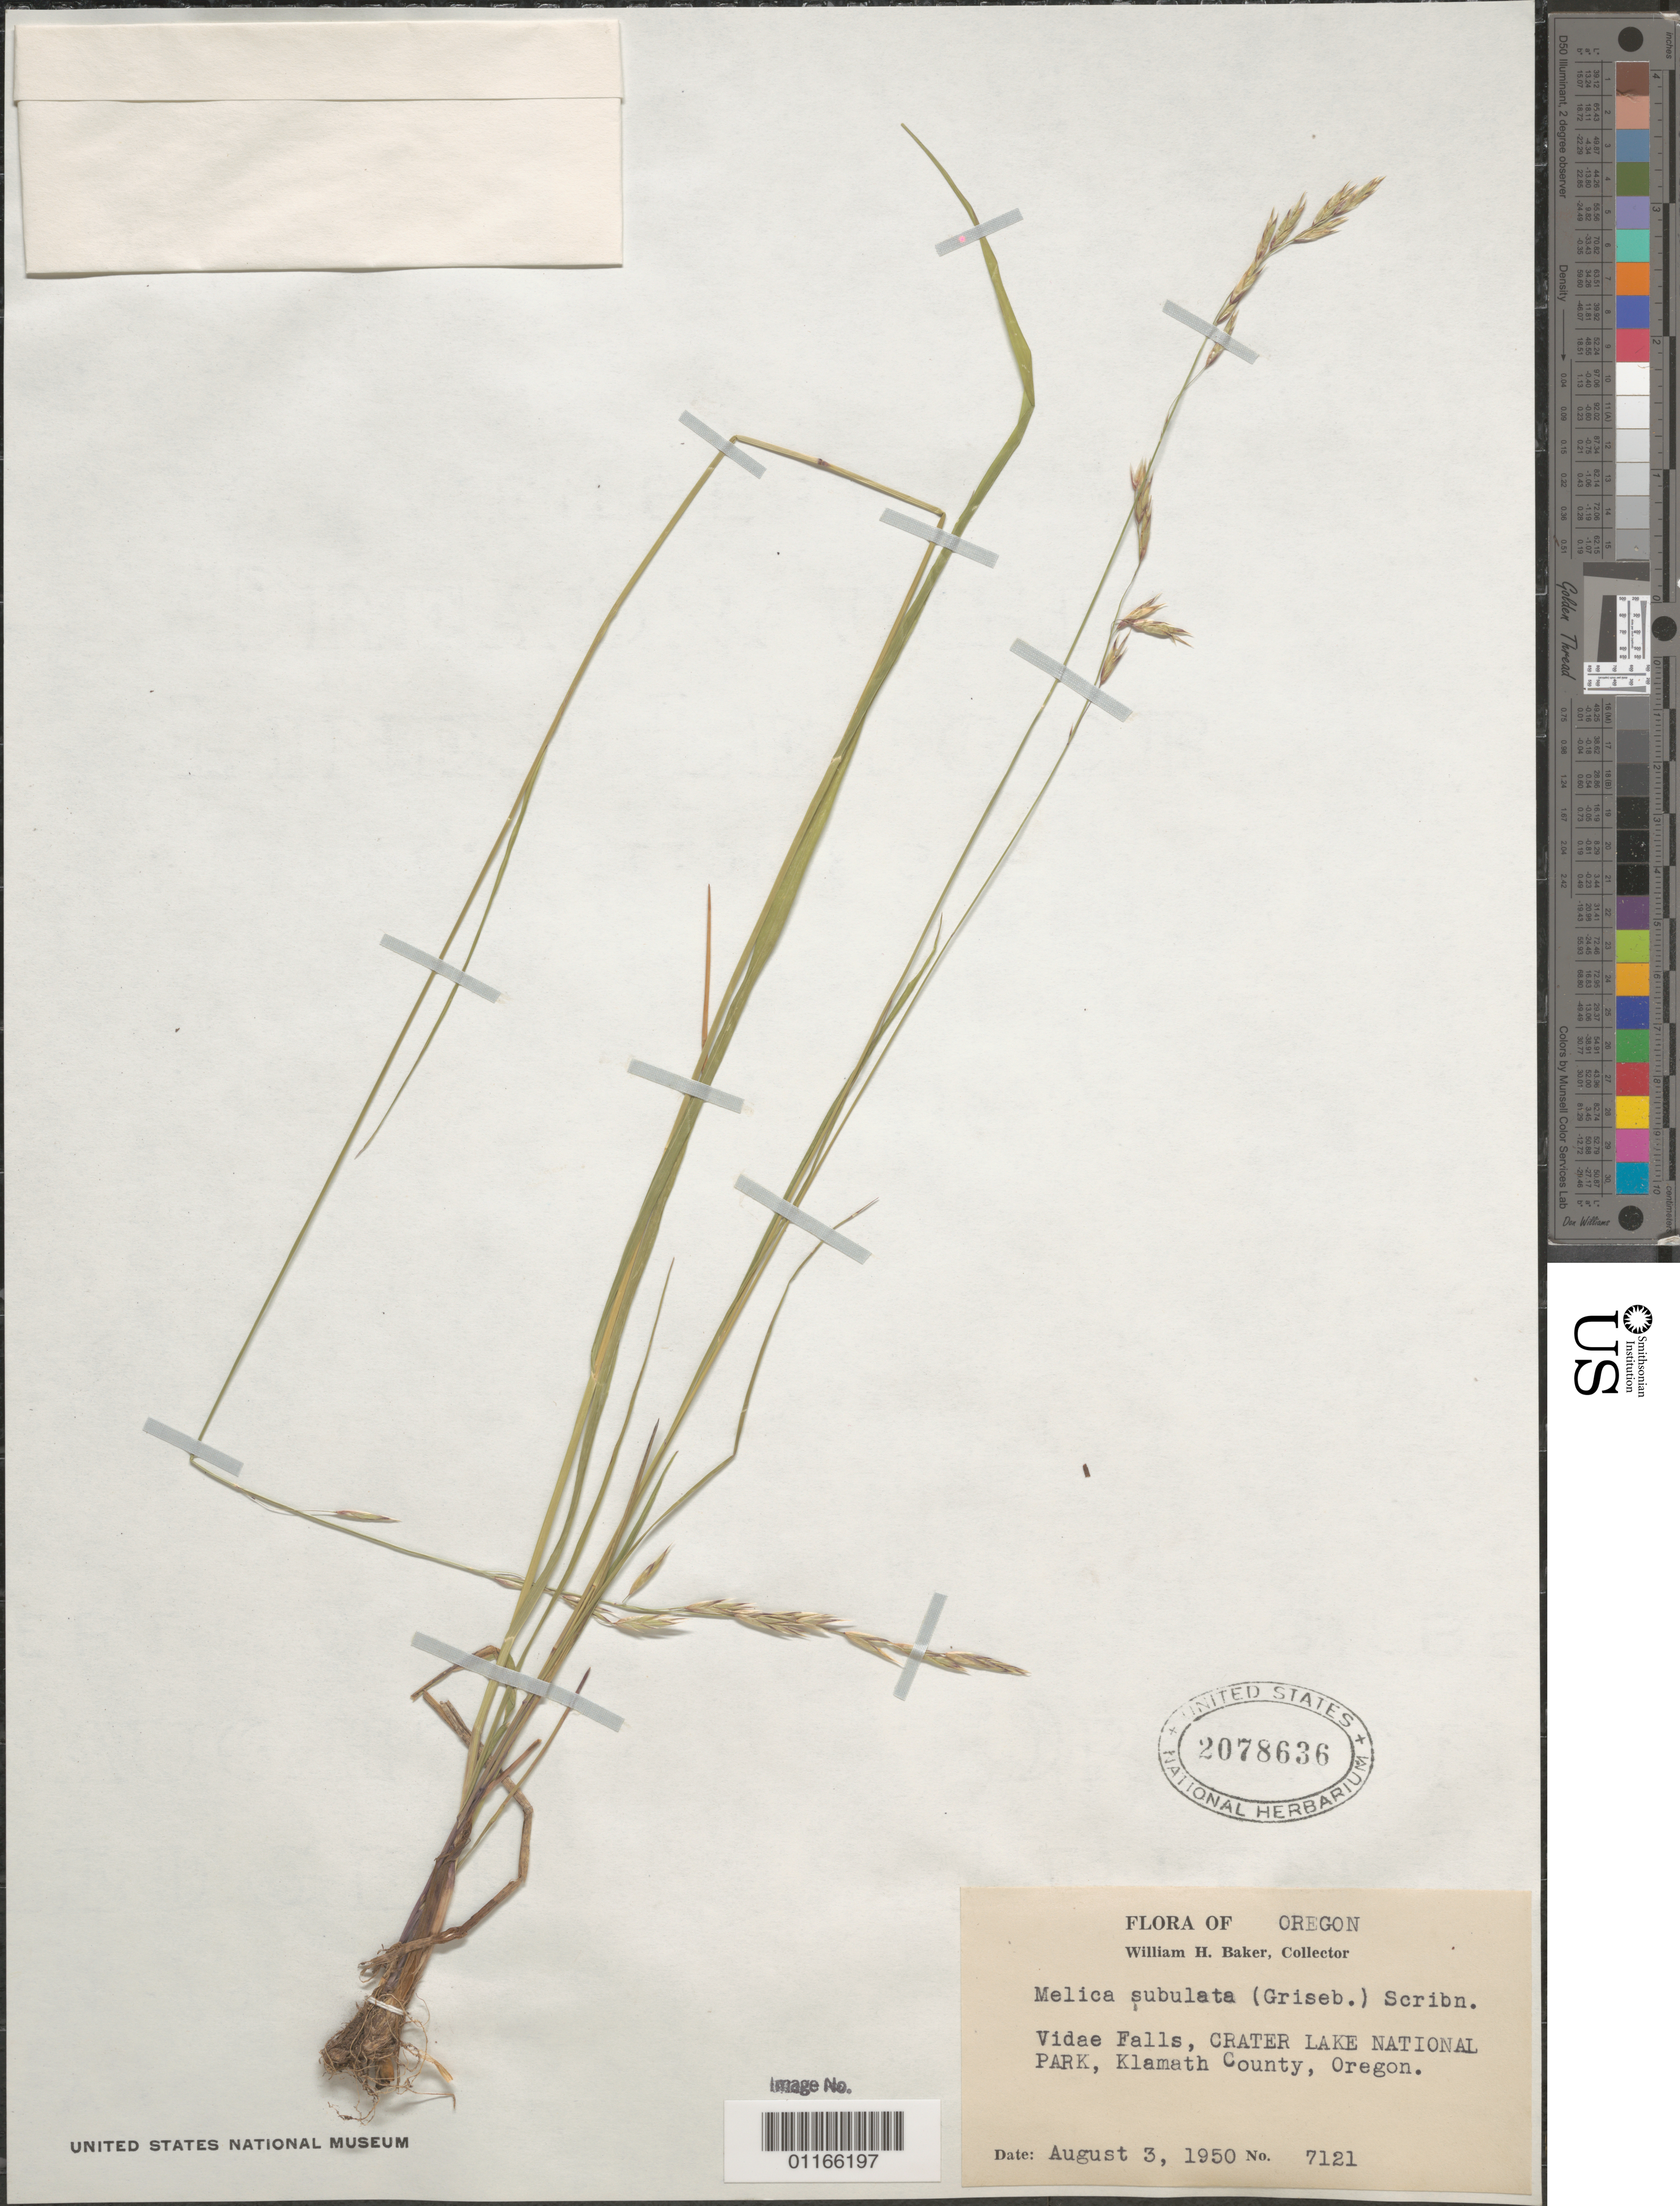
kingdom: Plantae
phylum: Tracheophyta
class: Liliopsida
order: Poales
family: Poaceae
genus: Melica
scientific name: Melica subulata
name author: (Griseb.) Scribn.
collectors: W. H. Baker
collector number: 7121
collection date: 1950-08-03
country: United States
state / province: Oregon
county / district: Klamath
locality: Vidae Falls, Crater Lake National Park.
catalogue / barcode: US 2078636